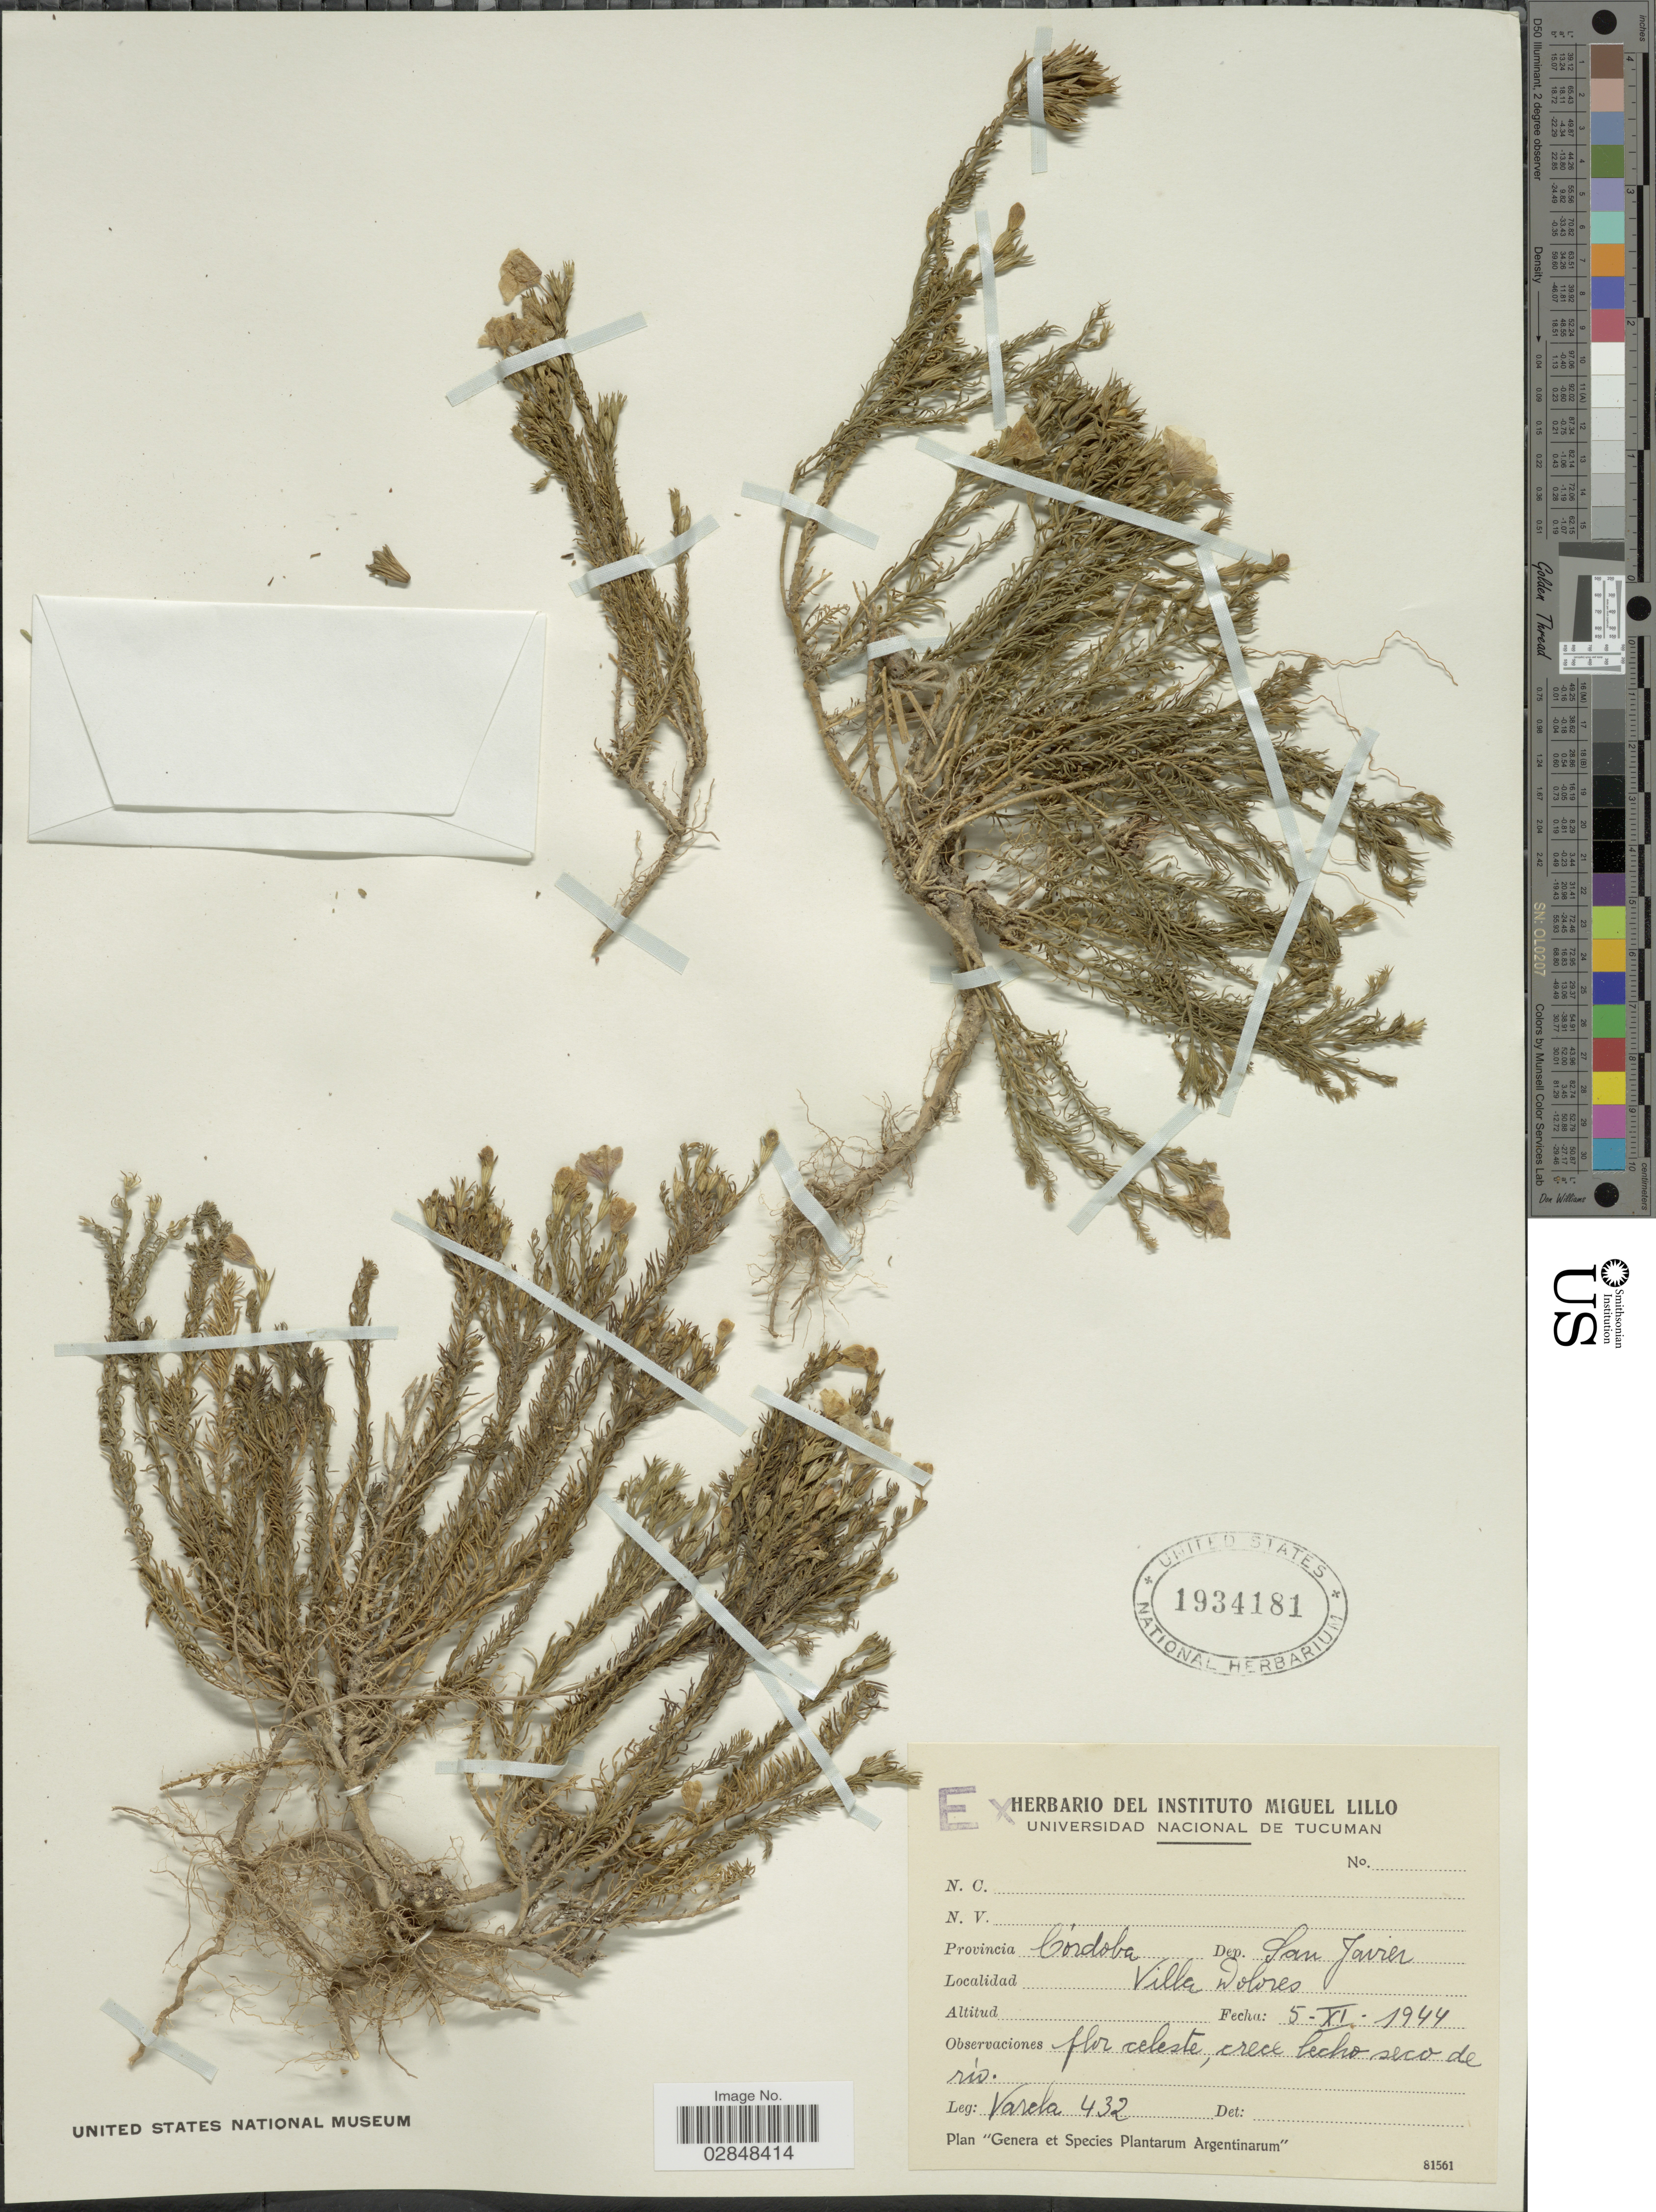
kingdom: Plantae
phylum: Tracheophyta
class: Magnoliopsida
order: Solanales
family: Solanaceae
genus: Nierembergia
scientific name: Nierembergia sp.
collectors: -. Varela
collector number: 432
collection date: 1944-11-05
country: Argentina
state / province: Cordoba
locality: Dep. San Javier. Villa Dolores.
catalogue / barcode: US 1934181